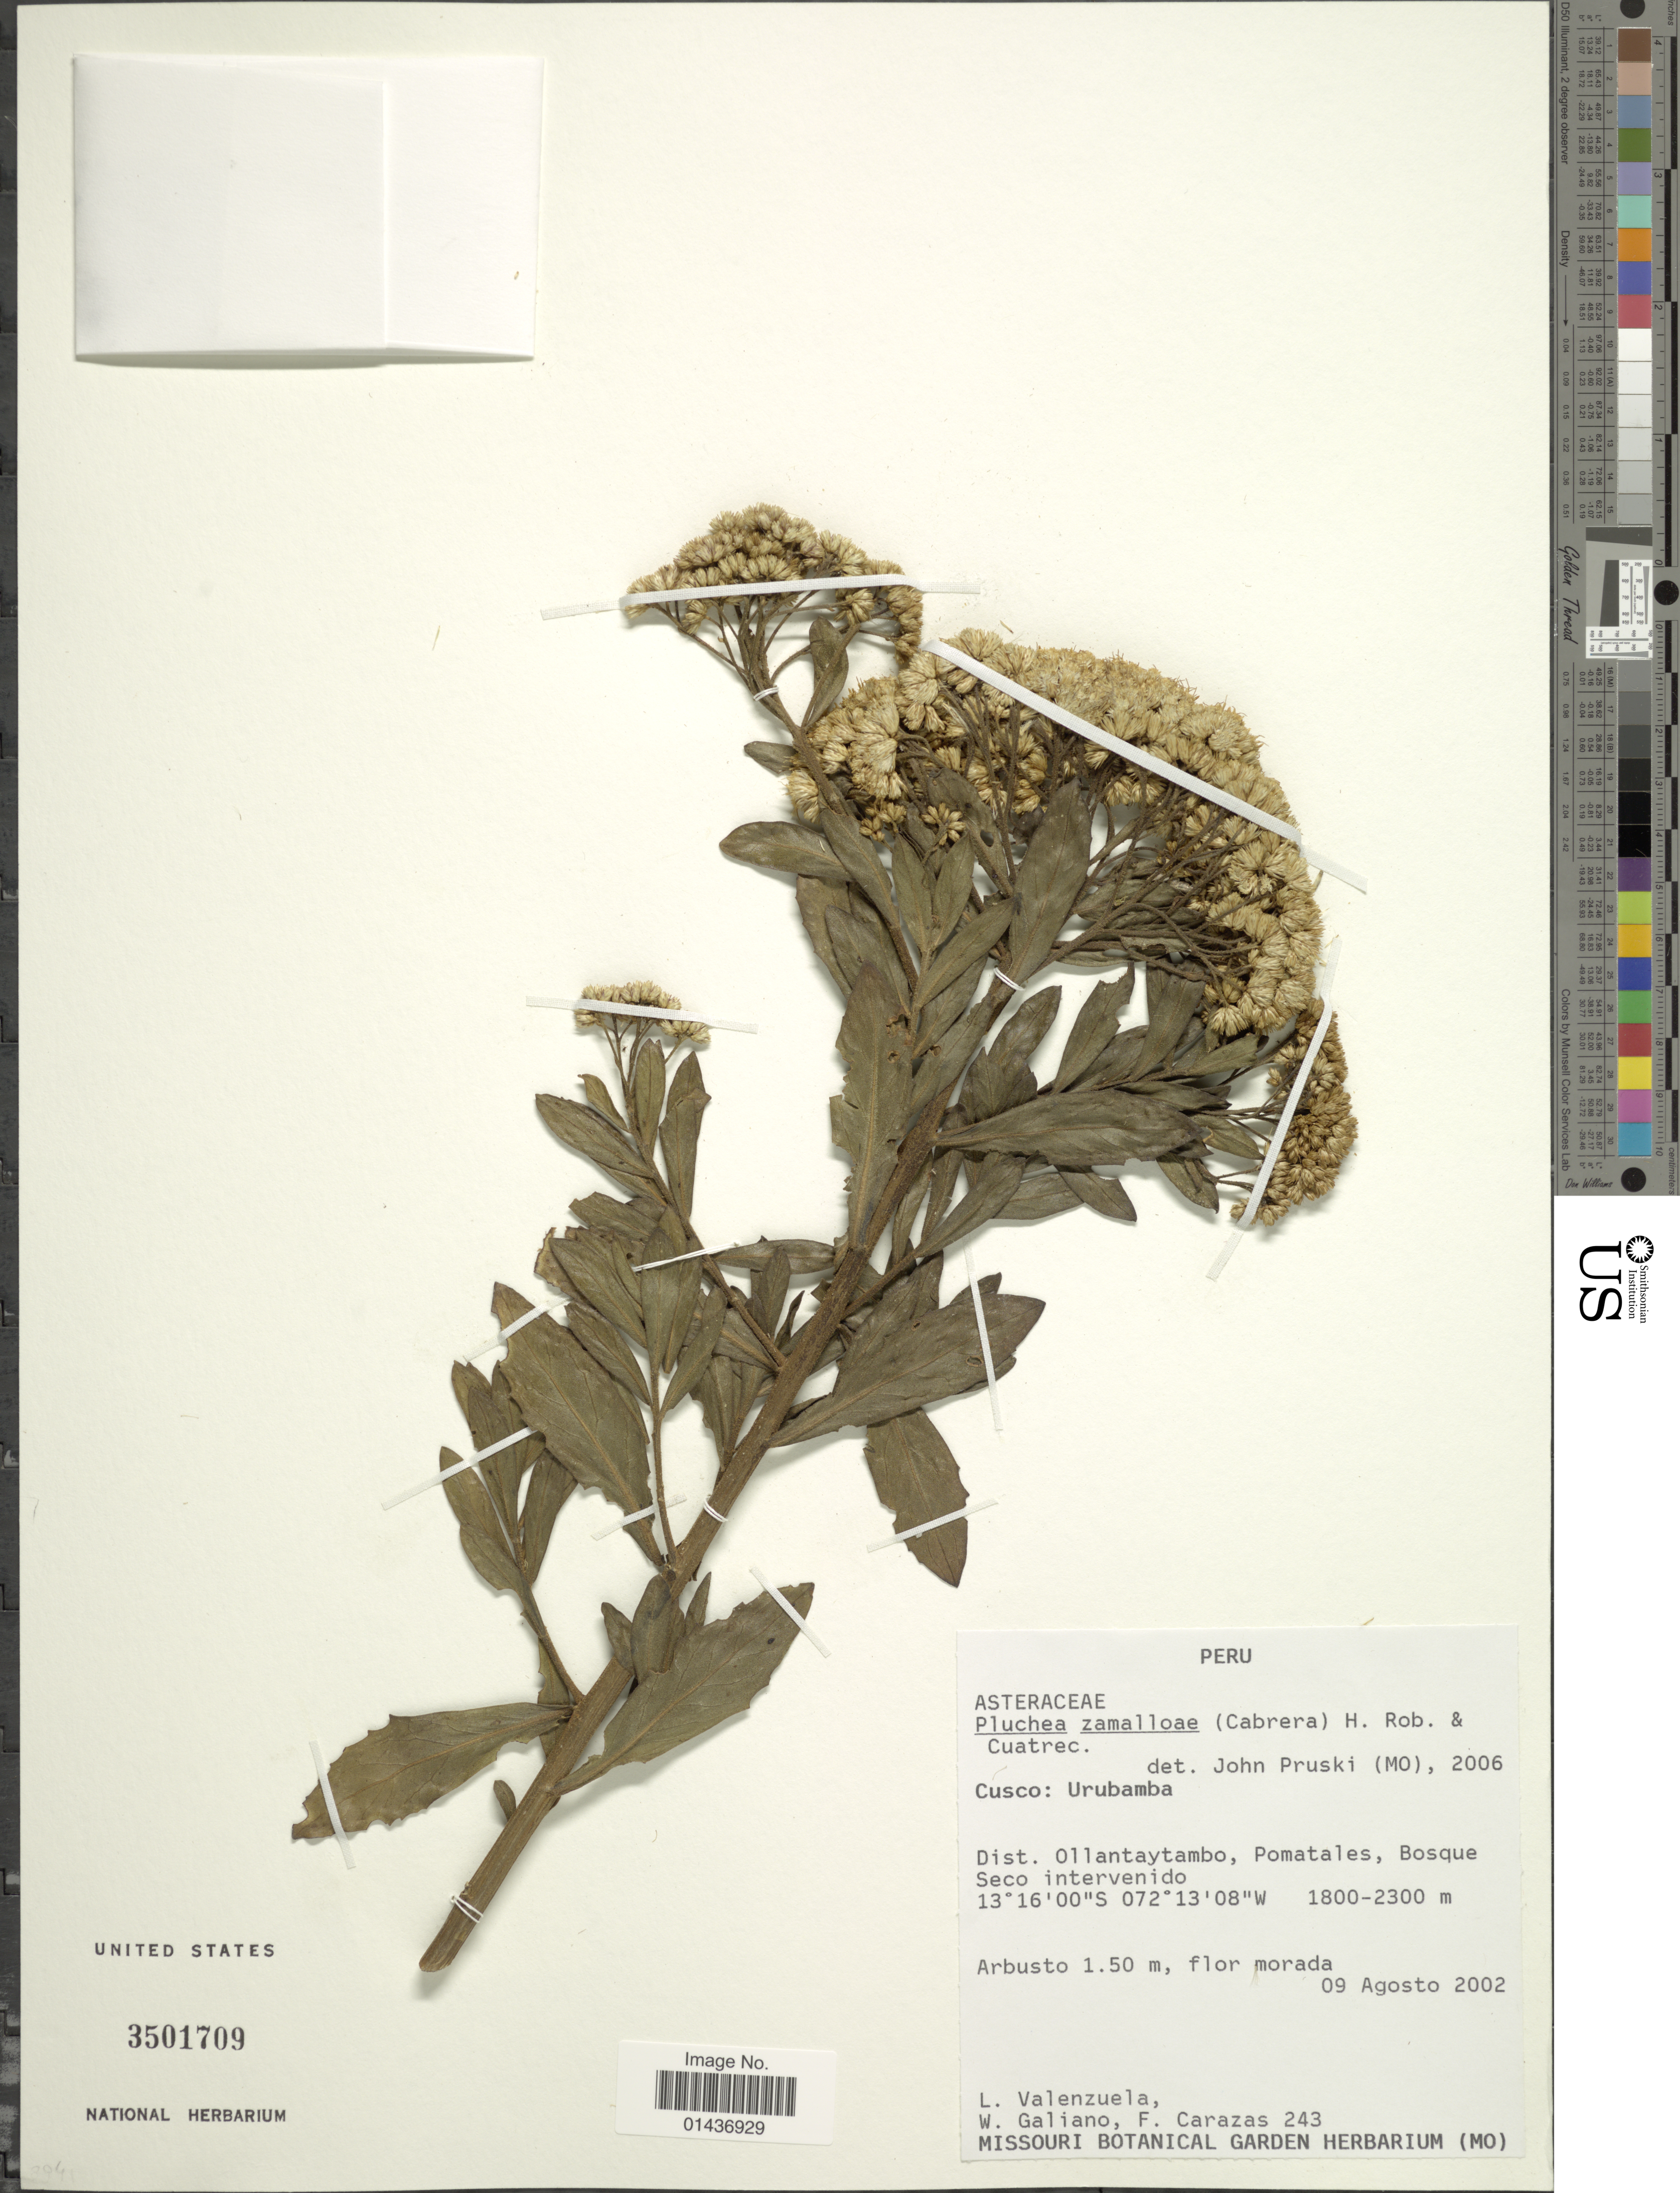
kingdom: Plantae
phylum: Tracheophyta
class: Magnoliopsida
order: Asterales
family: Asteraceae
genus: Pluchea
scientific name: Pluchea zamalloae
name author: (Cabrera) H. Rob. & Cuatrec.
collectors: L. Valenzuela, W. Galiano & F. Carazas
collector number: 243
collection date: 2002-08-09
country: Peru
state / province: Cusco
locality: Cusco: Urubamba, Dist. Ollantaytambo, Pomatales, Bosque Seco intervenido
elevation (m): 1800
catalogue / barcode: US 3501709